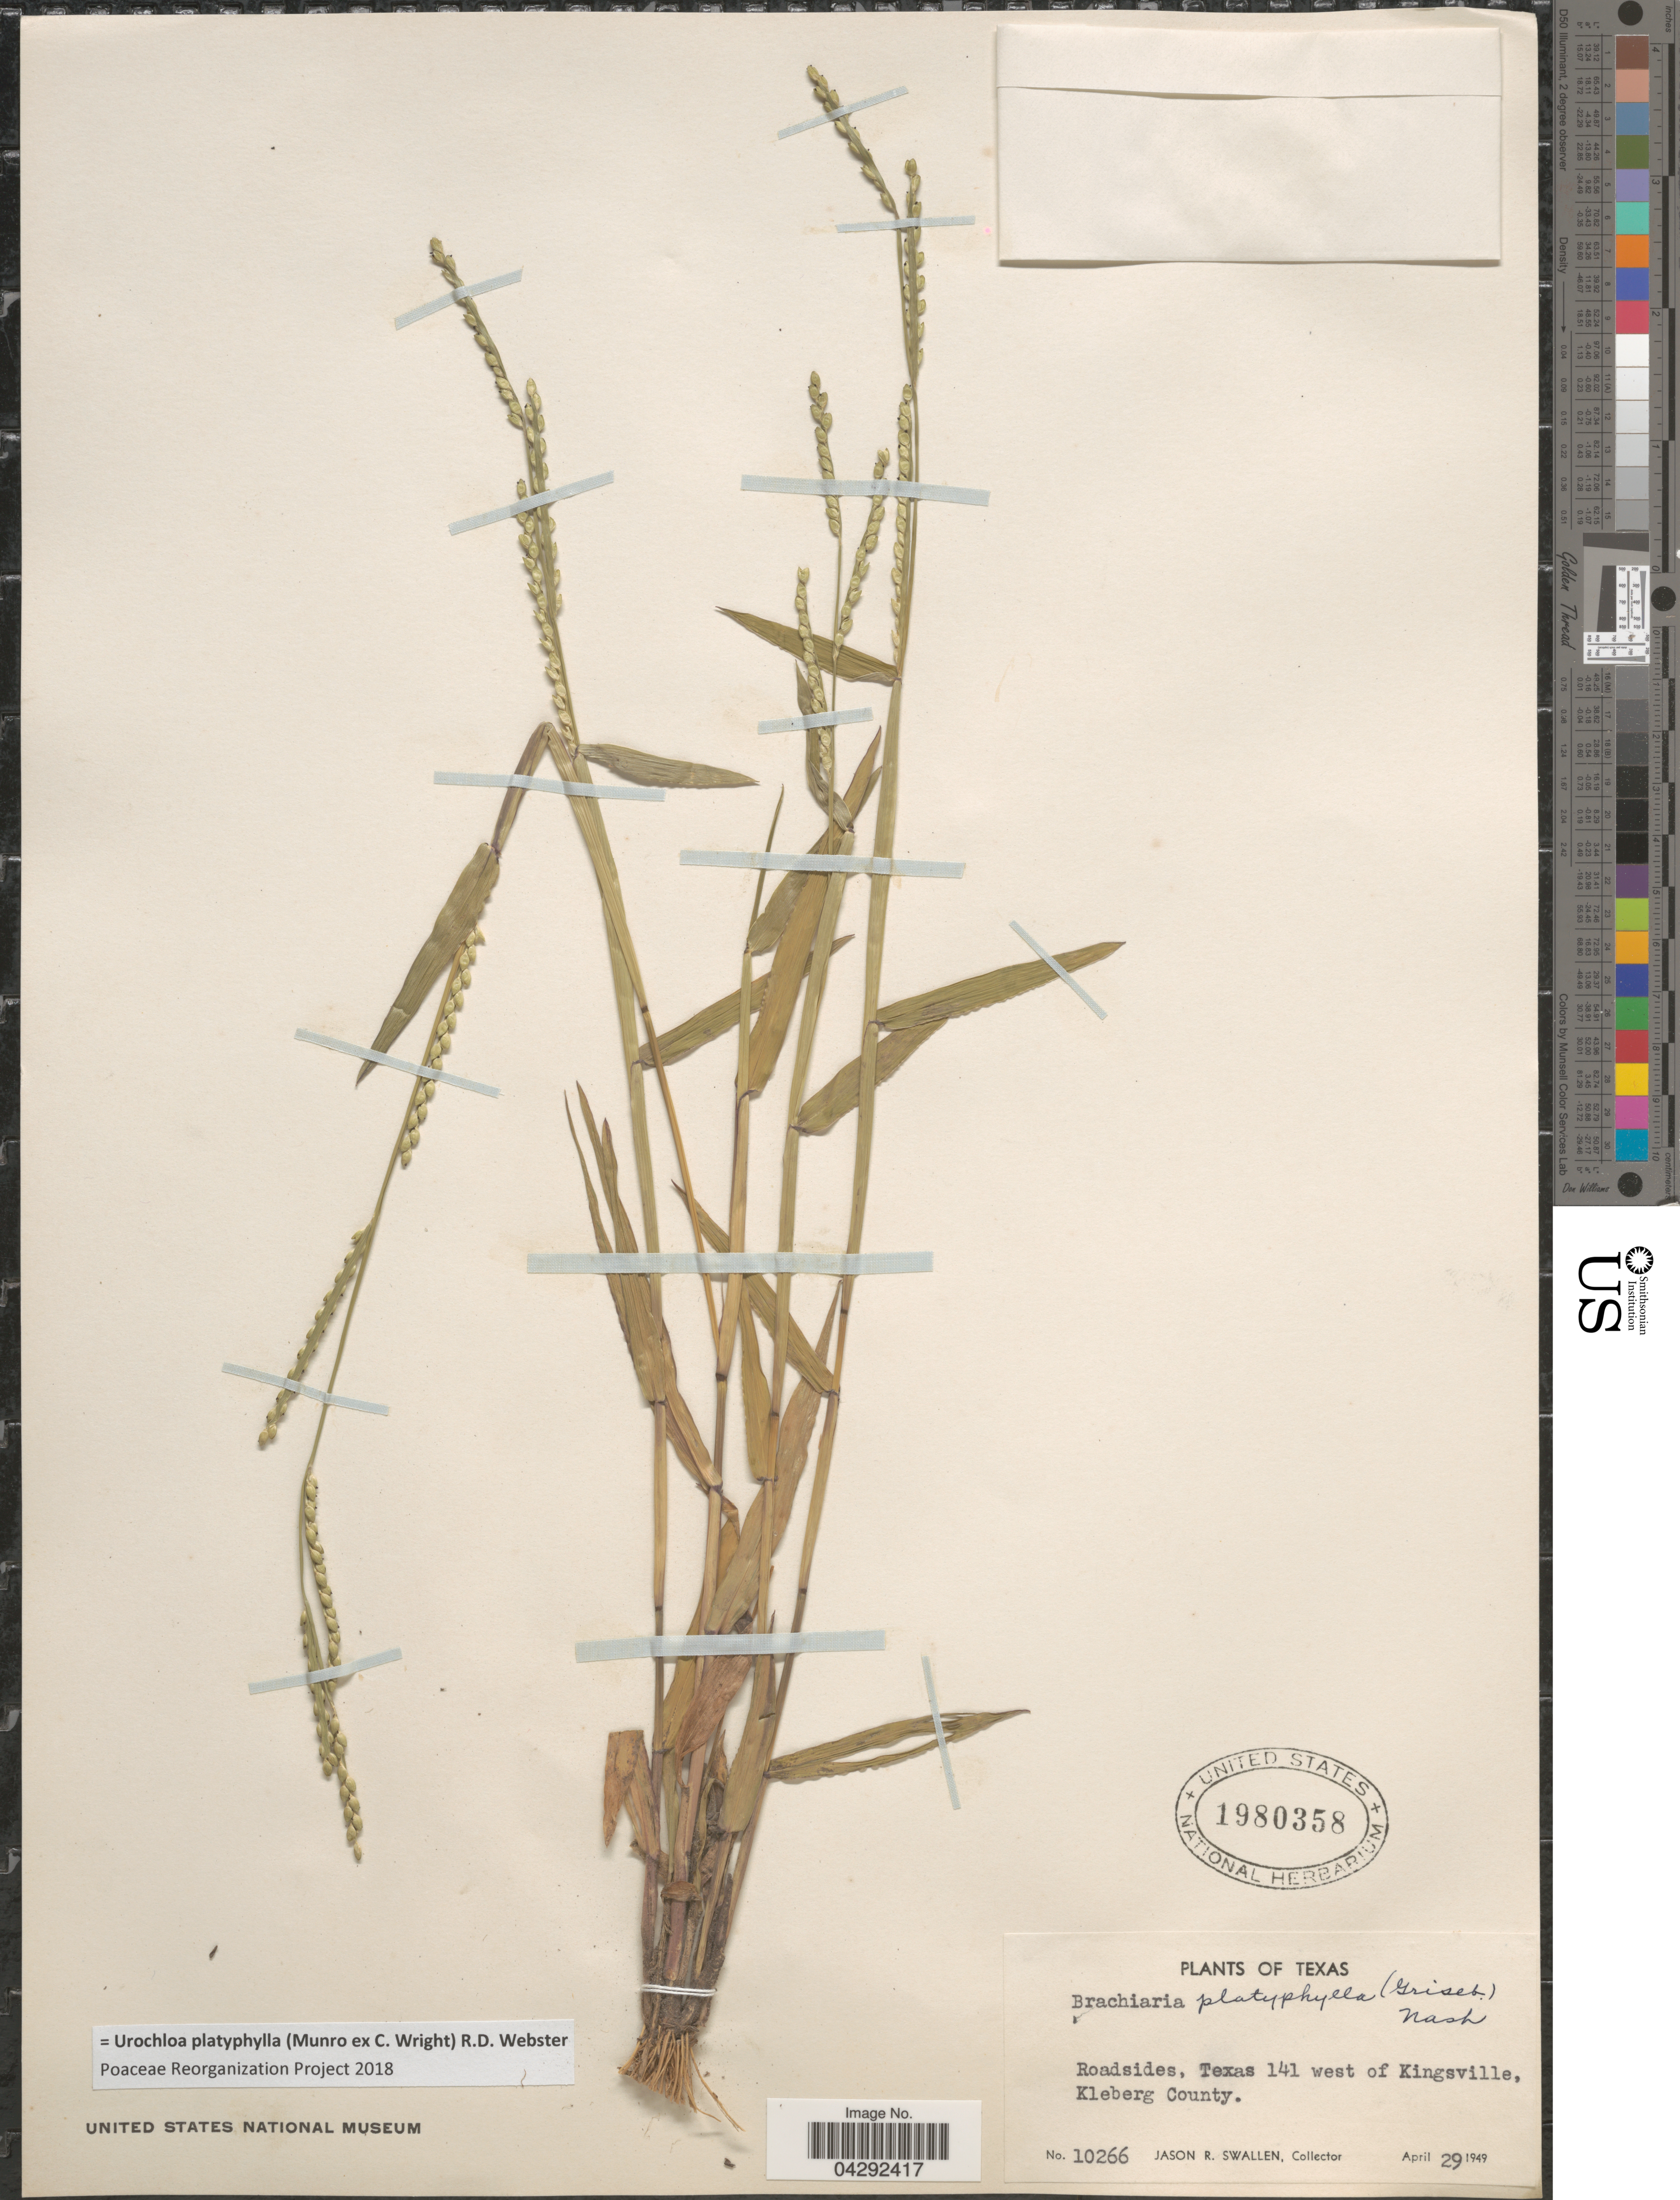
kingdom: Plantae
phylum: Tracheophyta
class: Liliopsida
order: Poales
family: Poaceae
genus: Urochloa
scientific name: Urochloa platyphylla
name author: (Munro ex C. Wright) R.D. Webster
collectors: J. R. Swallen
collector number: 10266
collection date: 1949-04-29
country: United States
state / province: Texas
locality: Roadsides, Texas 141 west of Kingsville, Kleberg County.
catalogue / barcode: US 1980358